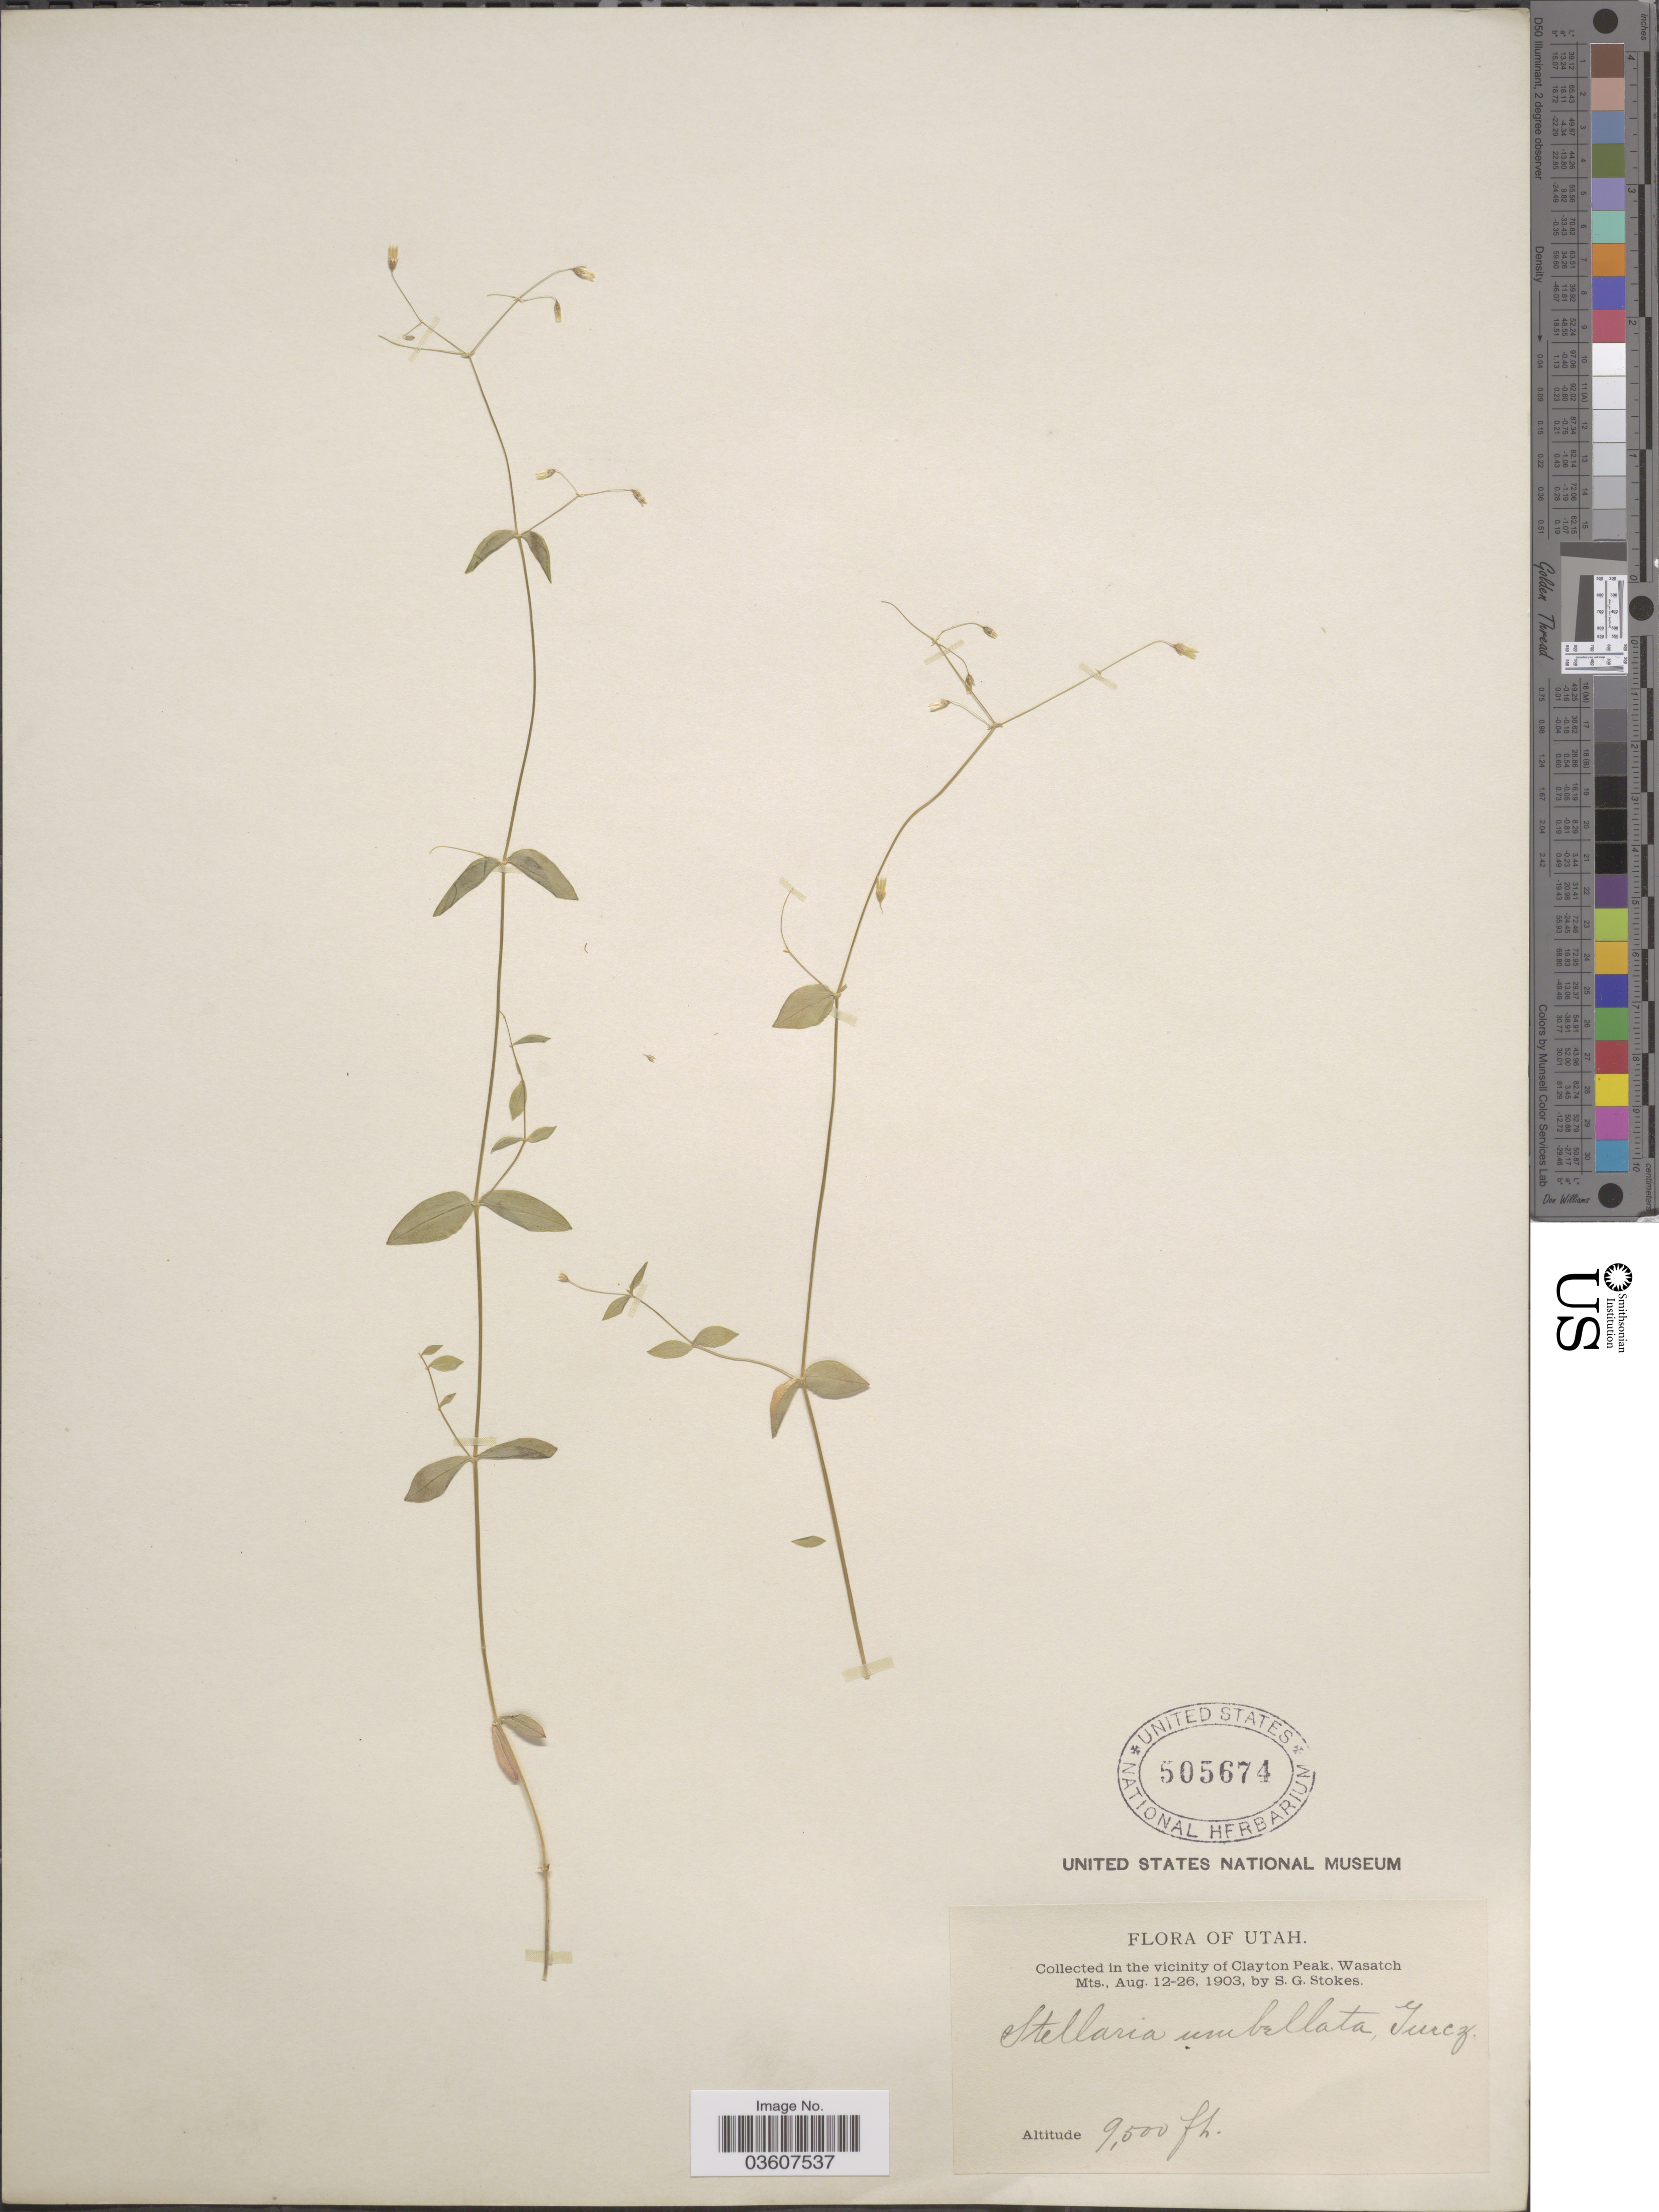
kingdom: Plantae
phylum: Tracheophyta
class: Magnoliopsida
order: Caryophyllales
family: Caryophyllaceae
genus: Stellaria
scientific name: Stellaria umbellata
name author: Turcz.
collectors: S. G. Stokes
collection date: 1903-08-12/1903-08-26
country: United States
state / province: Utah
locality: In the vicinity of Clayton Peak, Wasatch Mts.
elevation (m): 2896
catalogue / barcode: US 505674